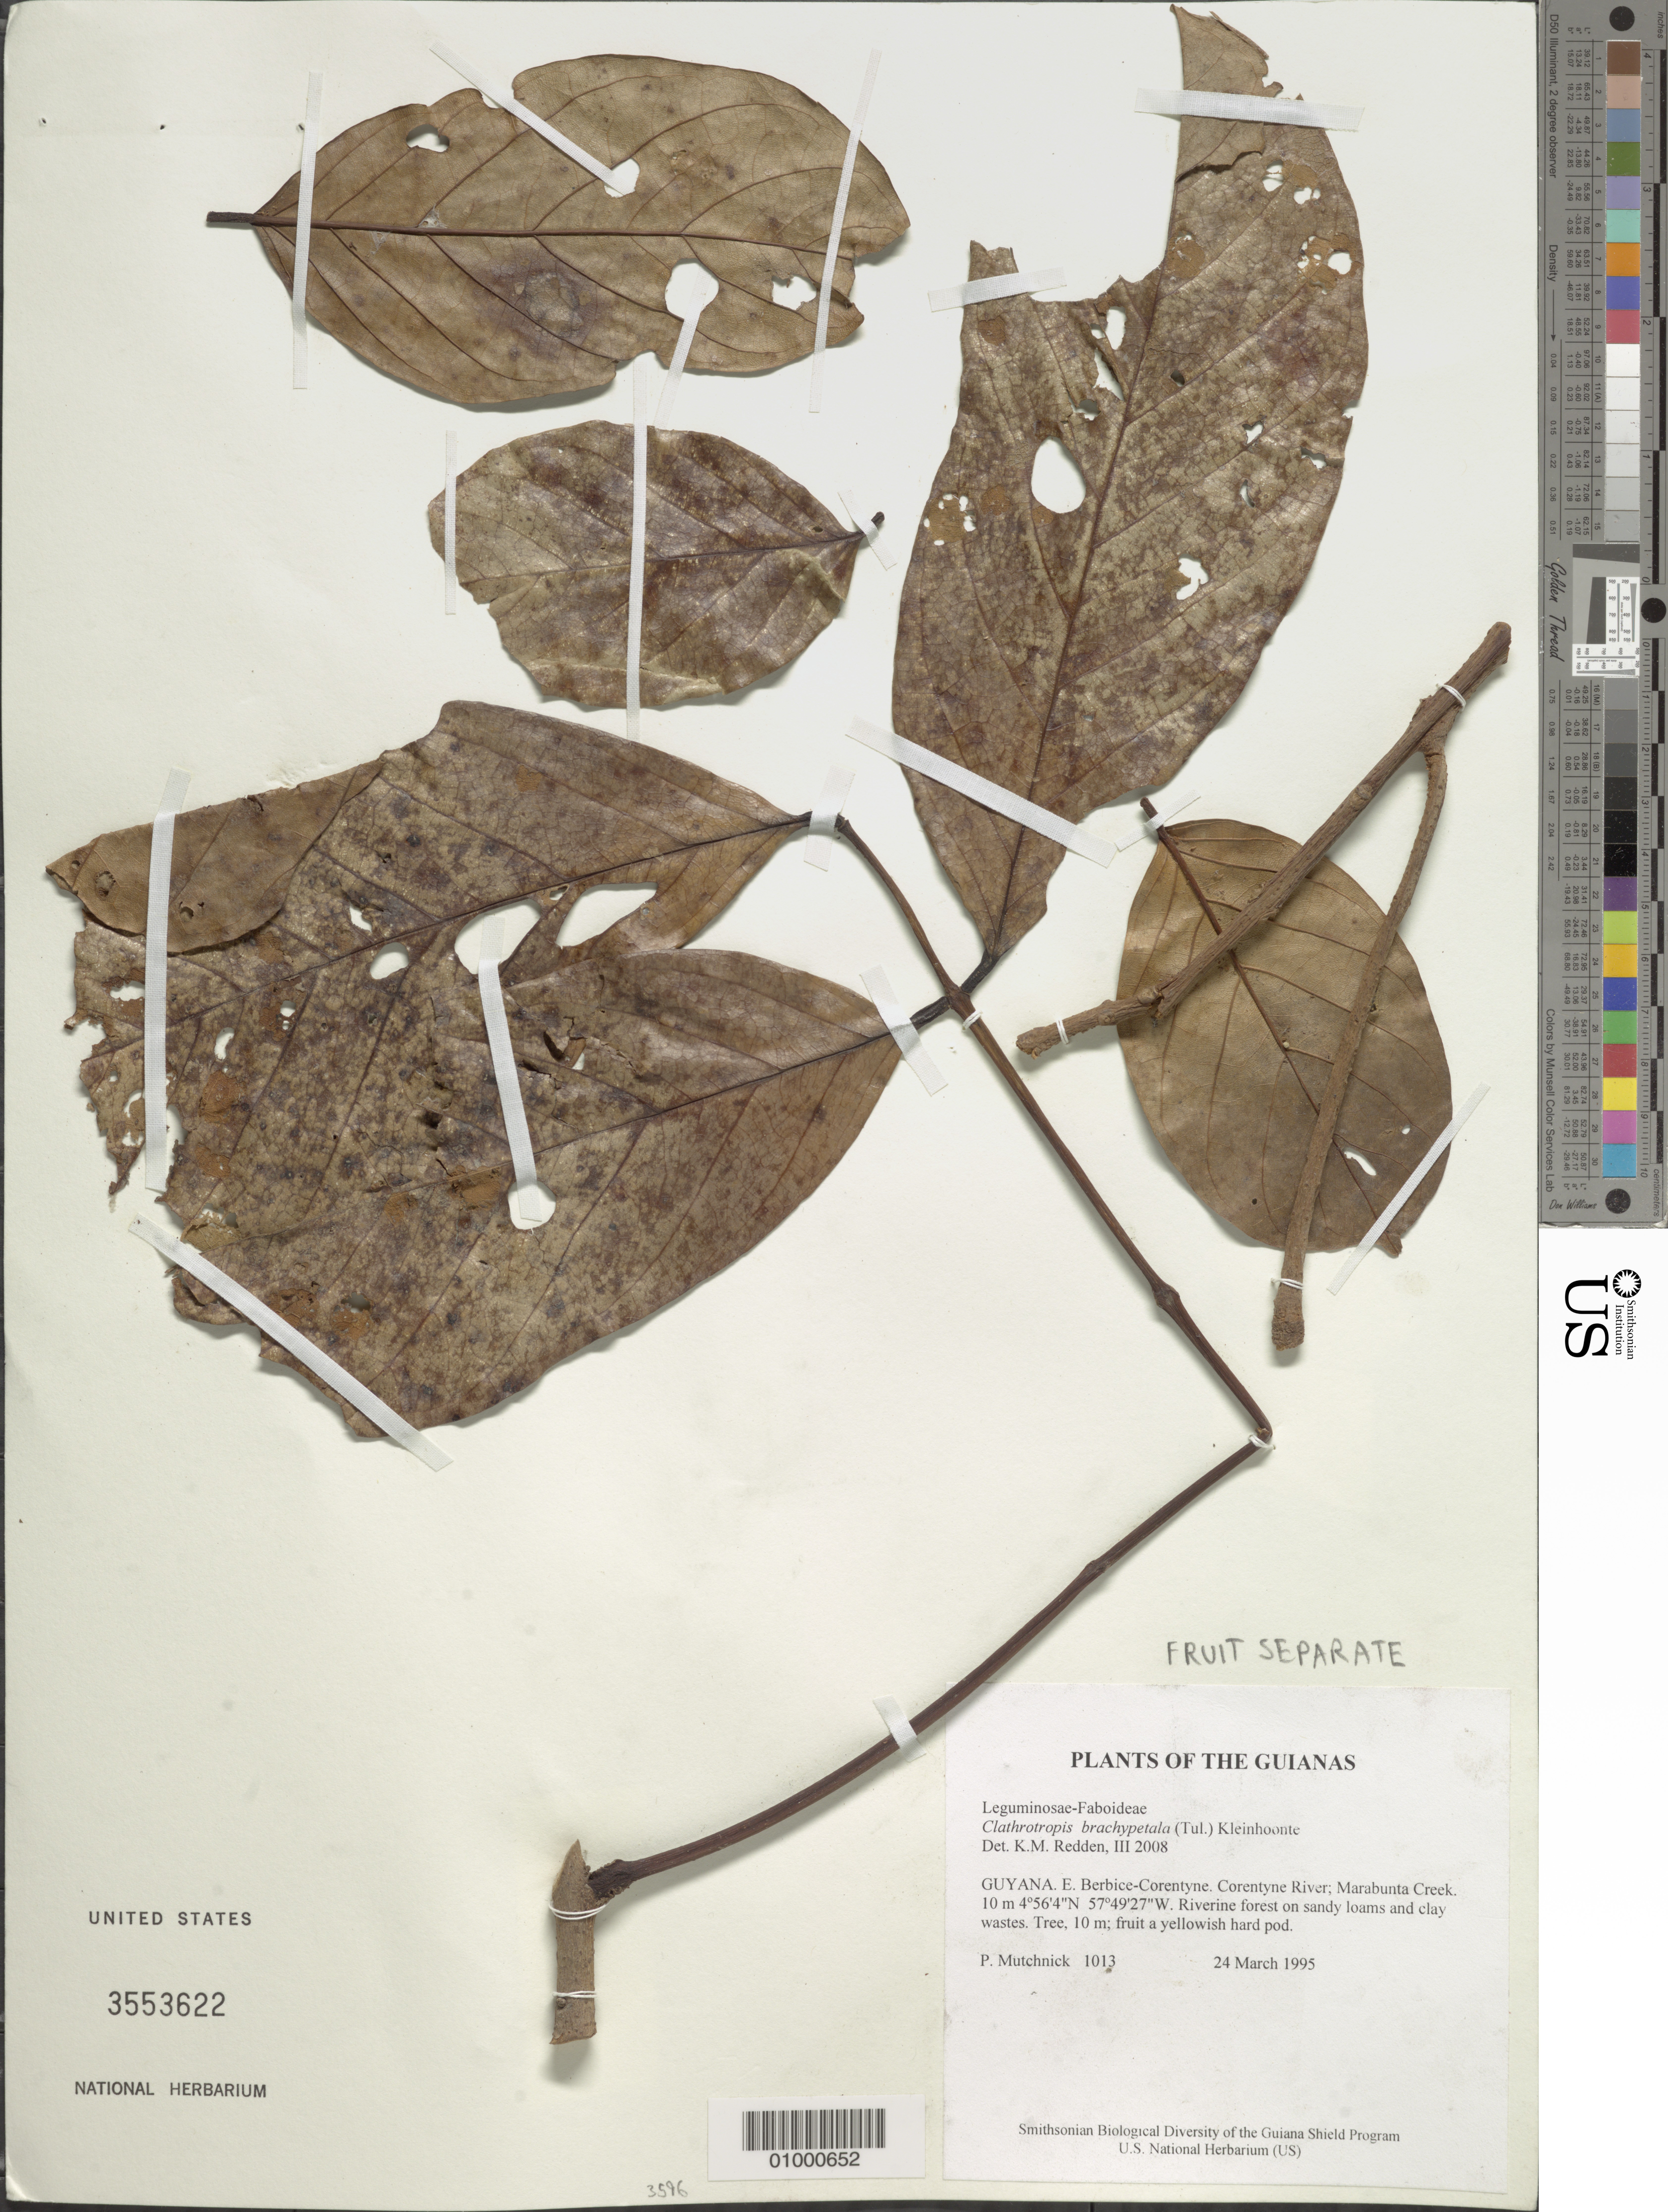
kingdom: Plantae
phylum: Tracheophyta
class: Magnoliopsida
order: Fabales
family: Fabaceae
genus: Clathrotropis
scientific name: Clathrotropis brachypetala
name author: (Tul.) Kleinh.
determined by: Redden, K. M.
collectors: P. Mutchnick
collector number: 1013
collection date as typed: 24 March 1995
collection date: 1995-03-24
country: Guyana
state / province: E. Berbice-Corentyne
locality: Corentyne River; Marabunta Creek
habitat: Riverine forest on sandy loams and clay wastes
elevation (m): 10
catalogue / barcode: US 3553622